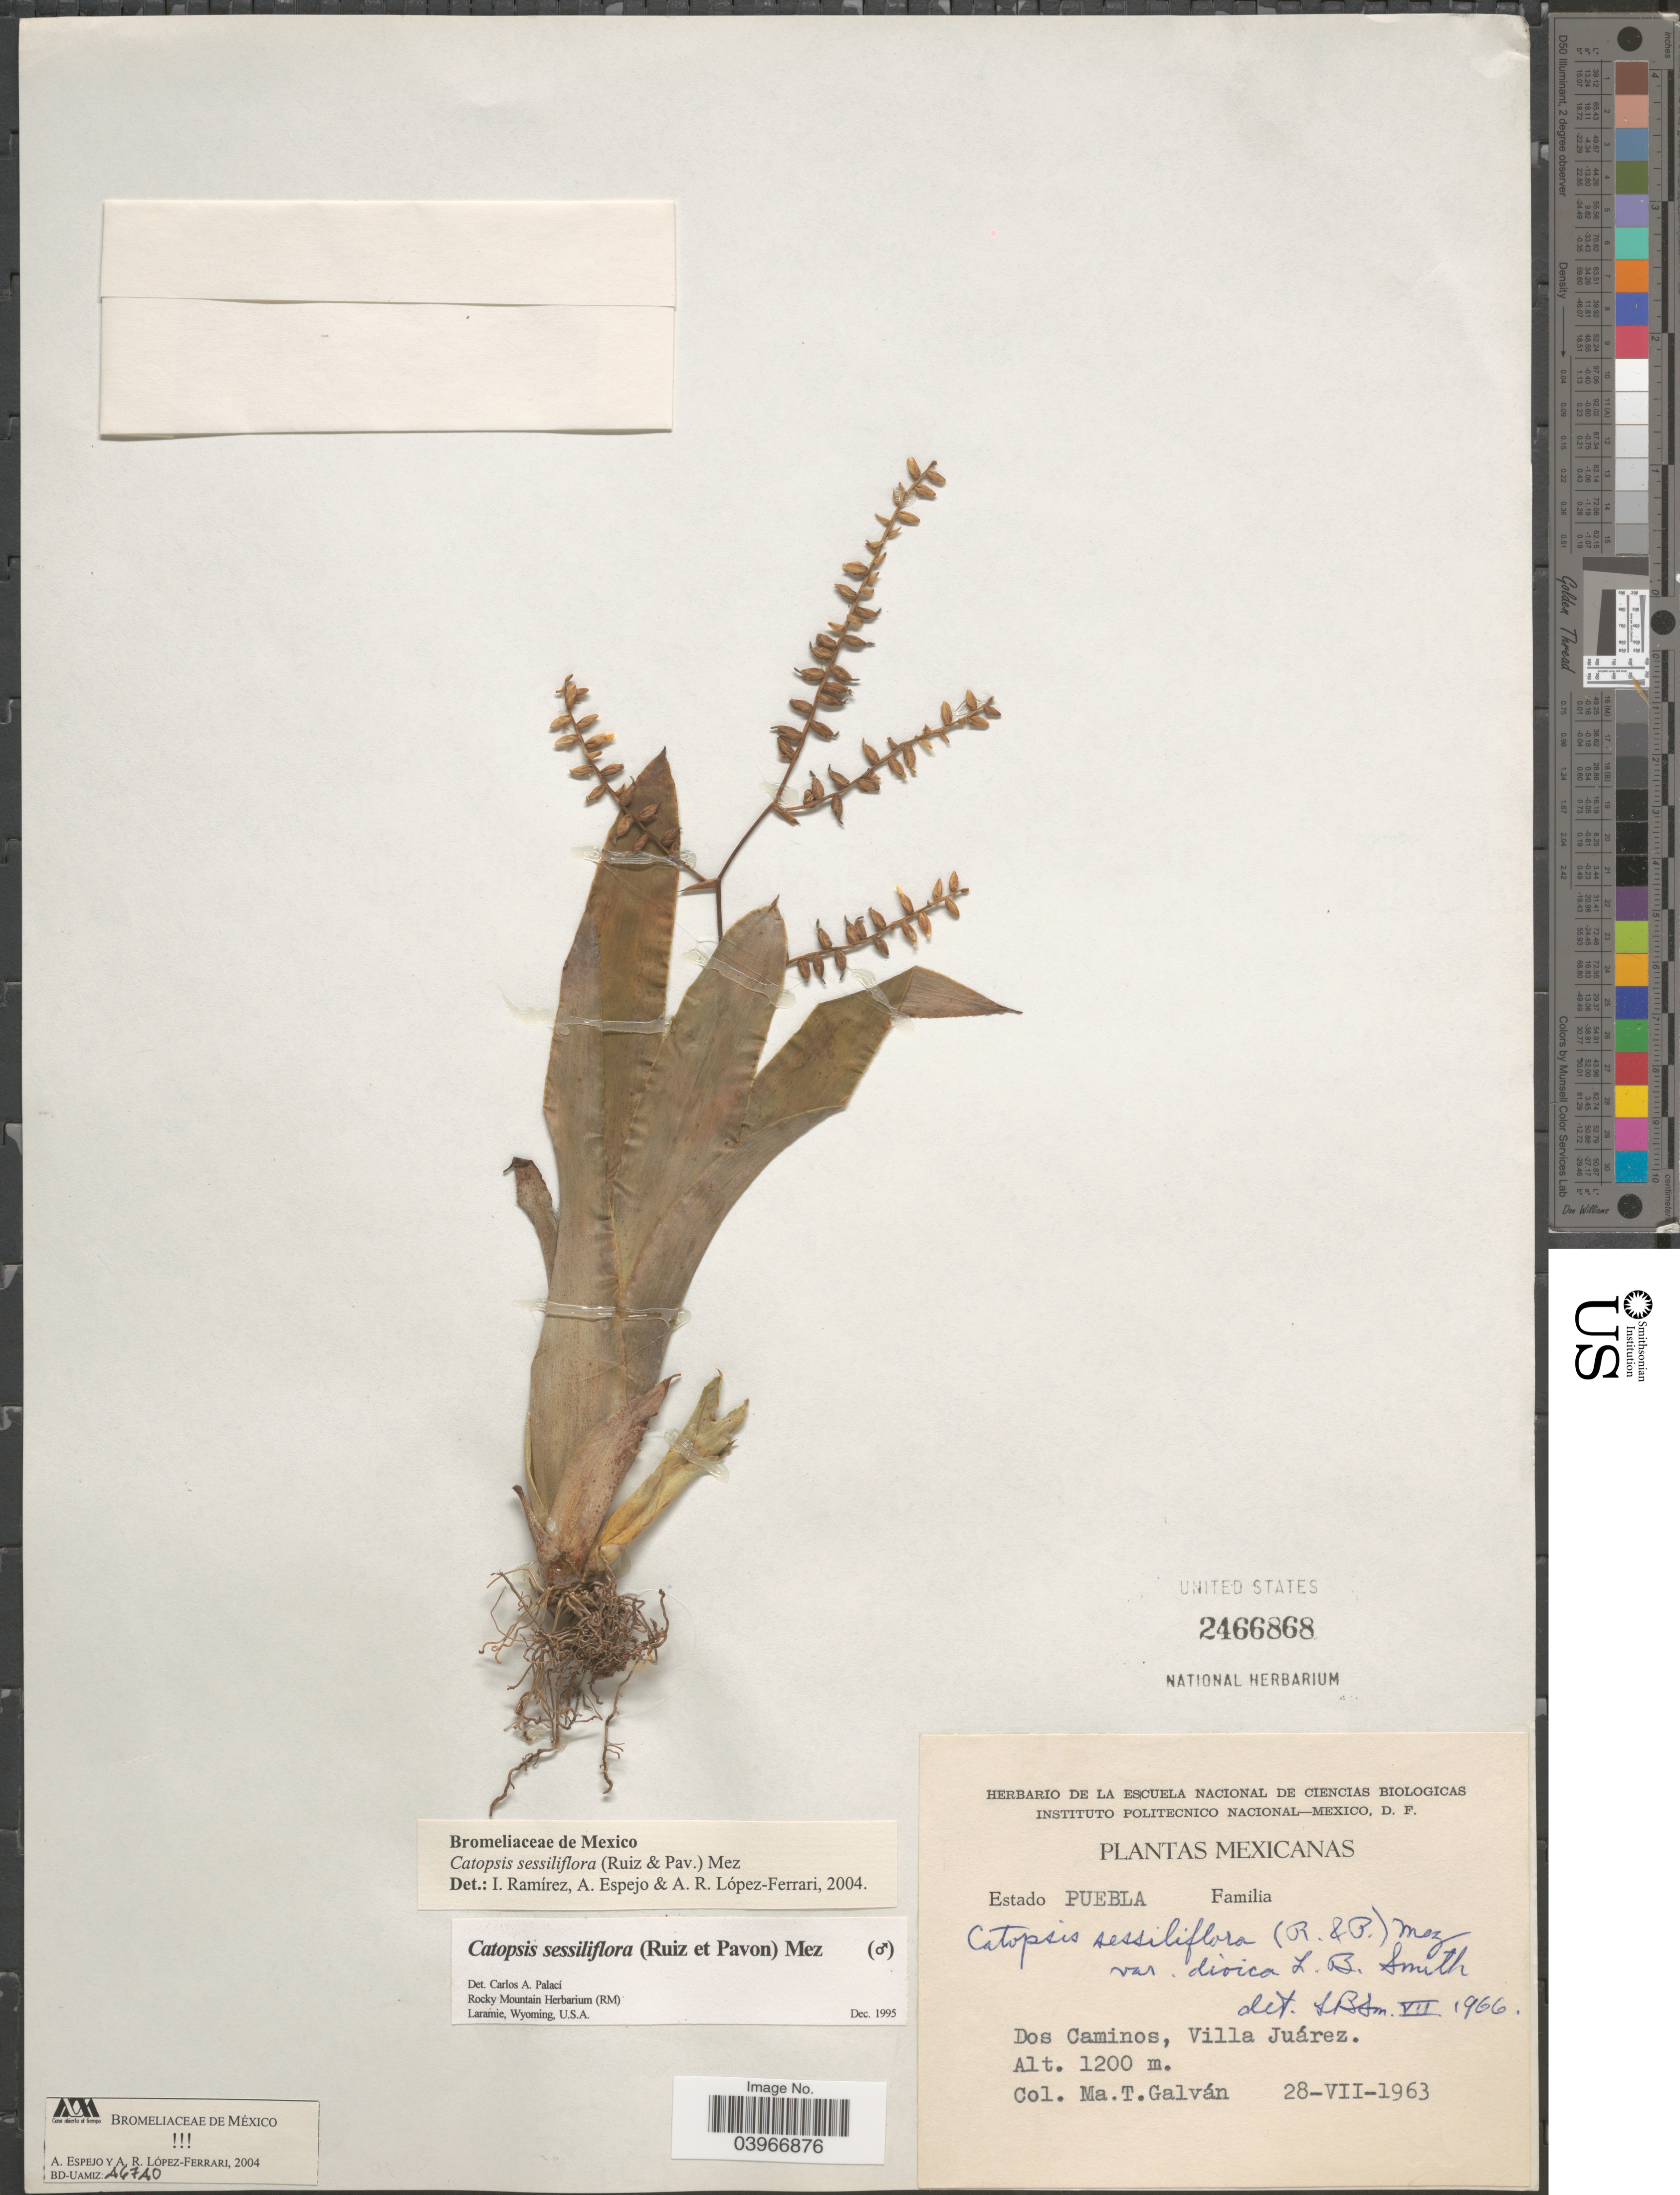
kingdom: Plantae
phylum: Tracheophyta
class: Liliopsida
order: Poales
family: Bromeliaceae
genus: Catopsis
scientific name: Catopsis sessiliflora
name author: (Ruiz & Pav.) Mez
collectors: M. Galván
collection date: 1963-07-28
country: Mexico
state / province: Puebla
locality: Dos Caminos, Villa Juárez.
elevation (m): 1200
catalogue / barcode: US 2466868